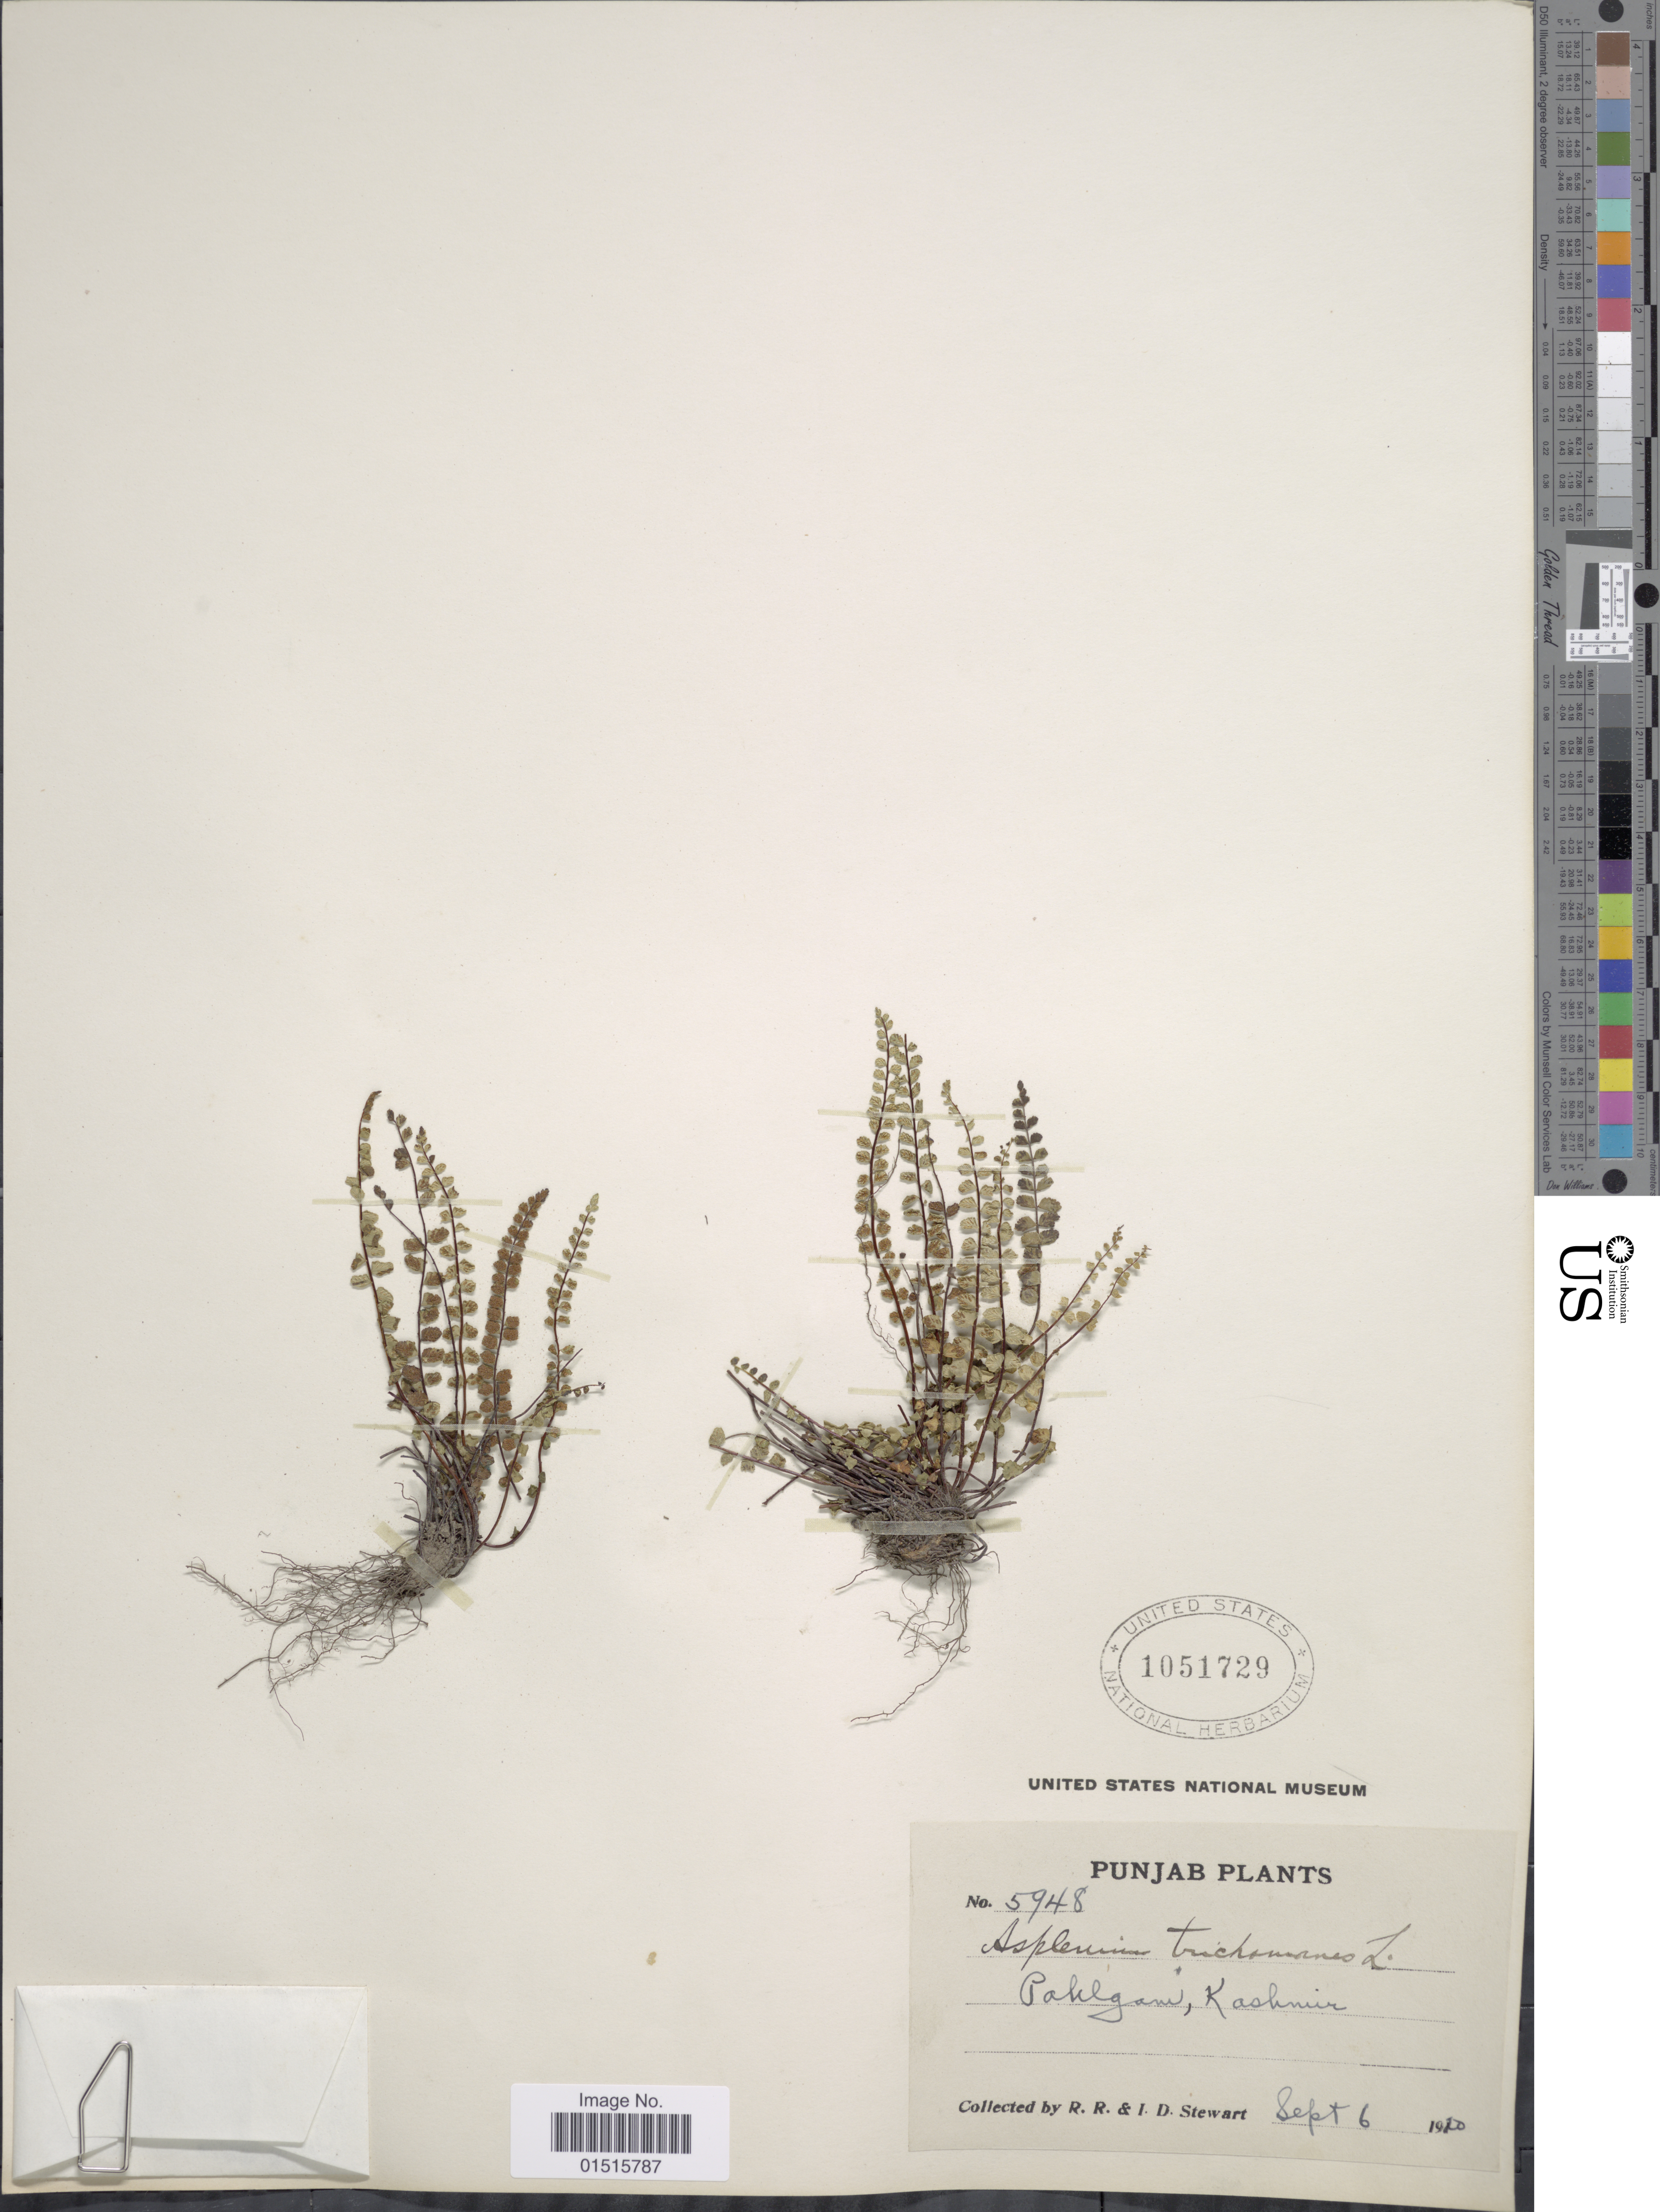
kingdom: Plantae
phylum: Tracheophyta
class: Polypodiopsida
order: Polypodiales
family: Aspleniaceae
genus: Asplenium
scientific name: Asplenium trichomanes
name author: L.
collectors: R. R. Stewart & I. Stewart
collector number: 5948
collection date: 1920-09-06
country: India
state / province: Punjab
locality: Paklam, Kashmir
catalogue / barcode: US 1051729